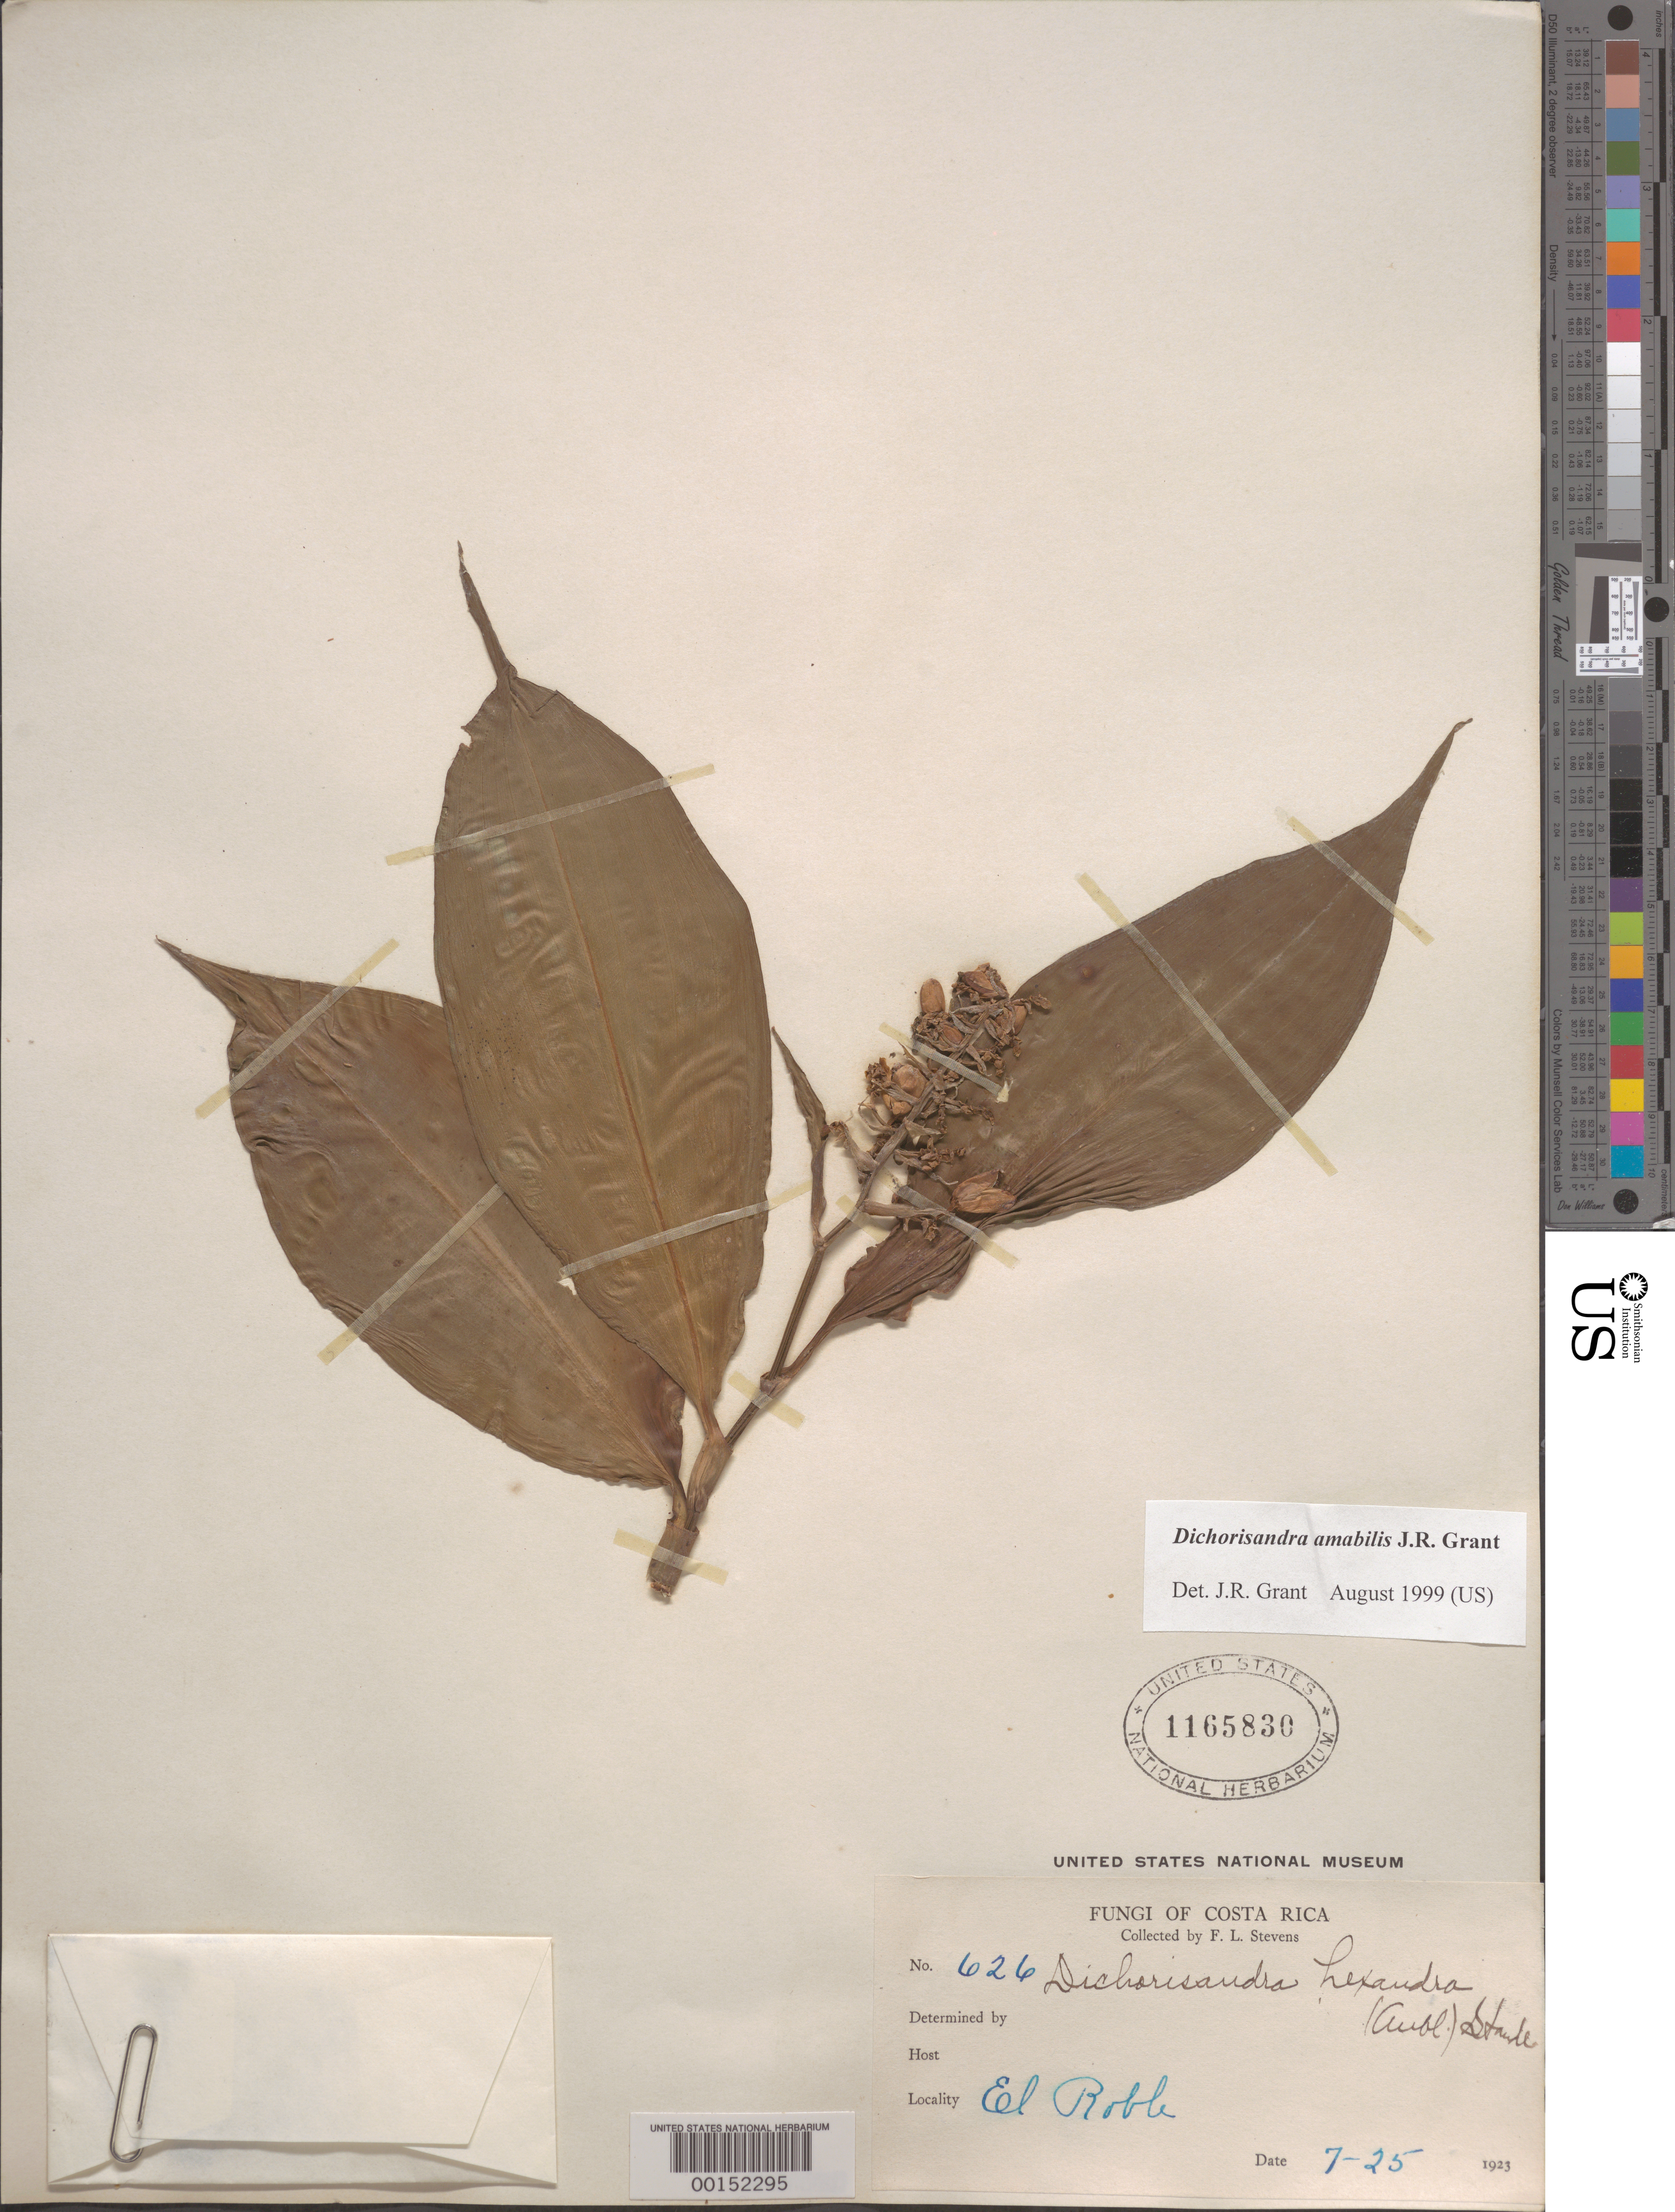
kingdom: Plantae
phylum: Tracheophyta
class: Liliopsida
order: Commelinales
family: Commelinaceae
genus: Dichorisandra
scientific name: Dichorisandra hexandra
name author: (Aubl.) Standl.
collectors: F. L. Stevens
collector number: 626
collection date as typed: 25 Jul 1923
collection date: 1923-07-25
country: Costa Rica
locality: El Roble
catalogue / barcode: US 1165830